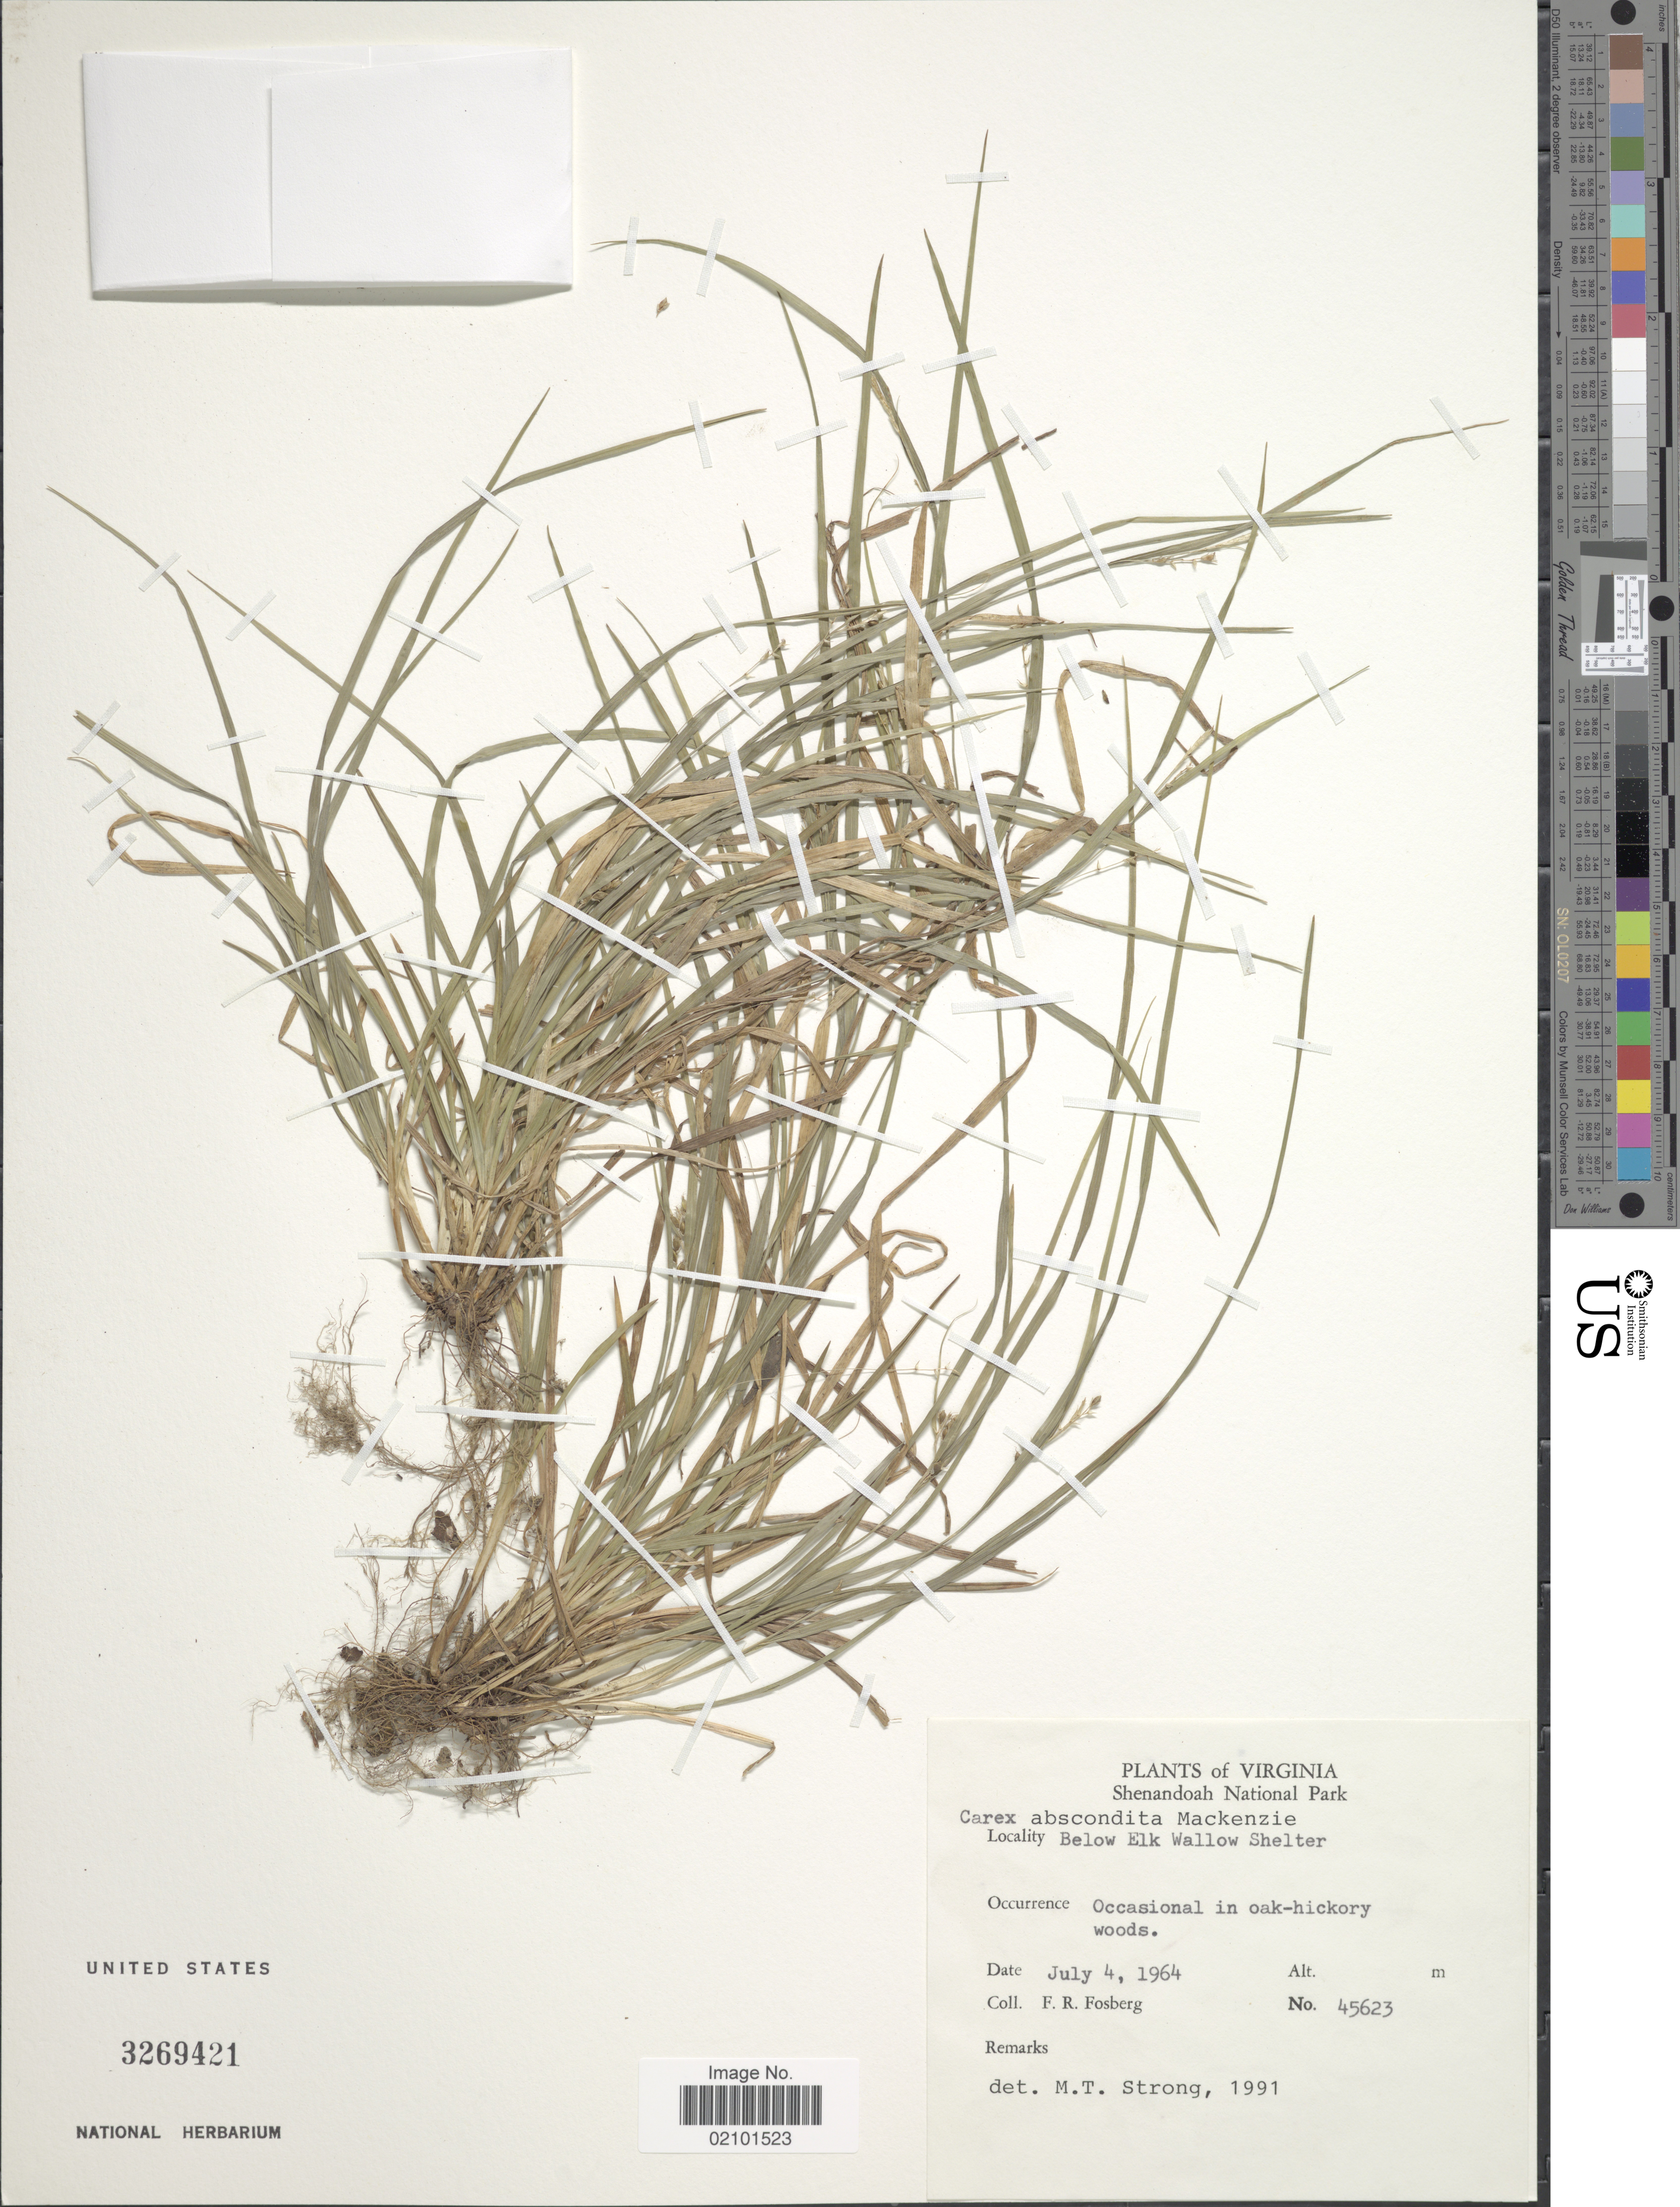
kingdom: Plantae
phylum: Tracheophyta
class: Liliopsida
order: Poales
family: Cyperaceae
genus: Carex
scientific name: Carex abscondita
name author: Mack.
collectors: F. R. Fosberg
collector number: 45623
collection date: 1964-07-04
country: United States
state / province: Virginia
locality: Shenandoah National Park, Below Elk Wallow Shelter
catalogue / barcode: US 3269421